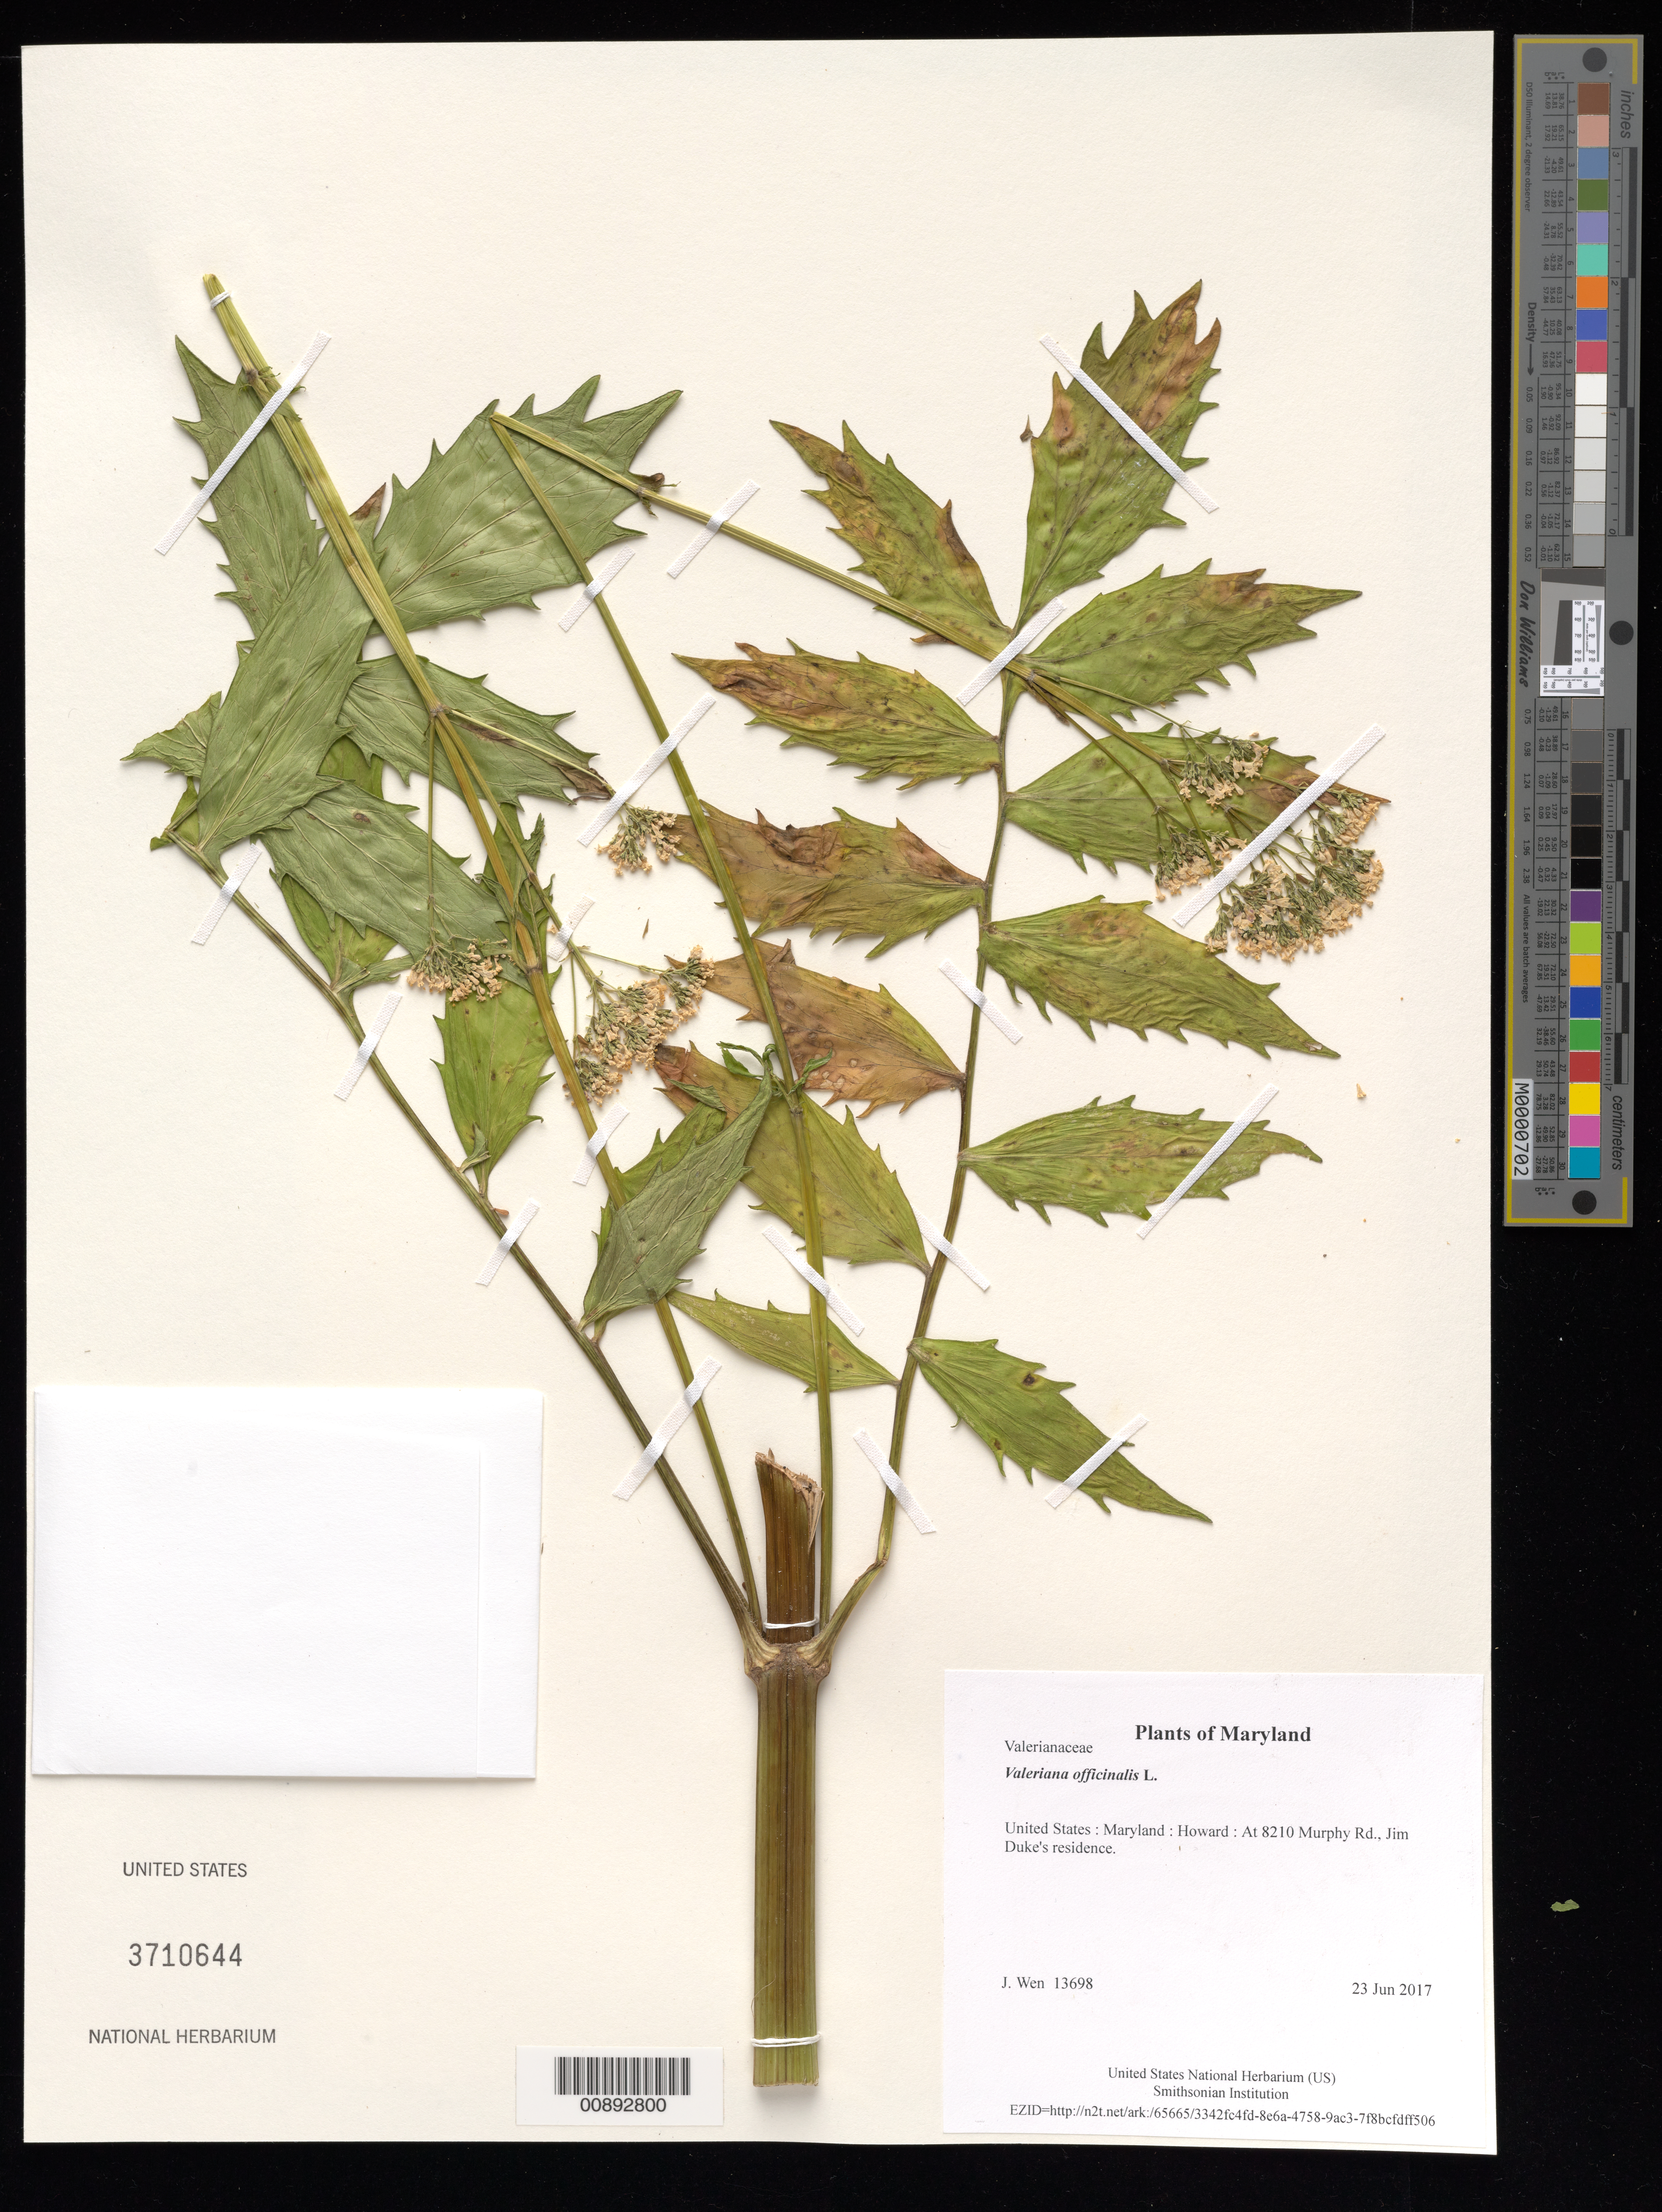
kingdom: Plantae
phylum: Tracheophyta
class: Magnoliopsida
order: Dipsacales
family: Caprifoliaceae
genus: Valeriana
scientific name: Valeriana officinalis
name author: L.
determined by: Wen, Jun, (BOT), Smithsonian Institution - National Museum of Natural History (UNITED STATES)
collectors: J. Wen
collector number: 13698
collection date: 2017-06-23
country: United States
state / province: Maryland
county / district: Howard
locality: At 8210 Murphy Rd., Jim Duke's residence.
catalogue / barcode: US 3710644